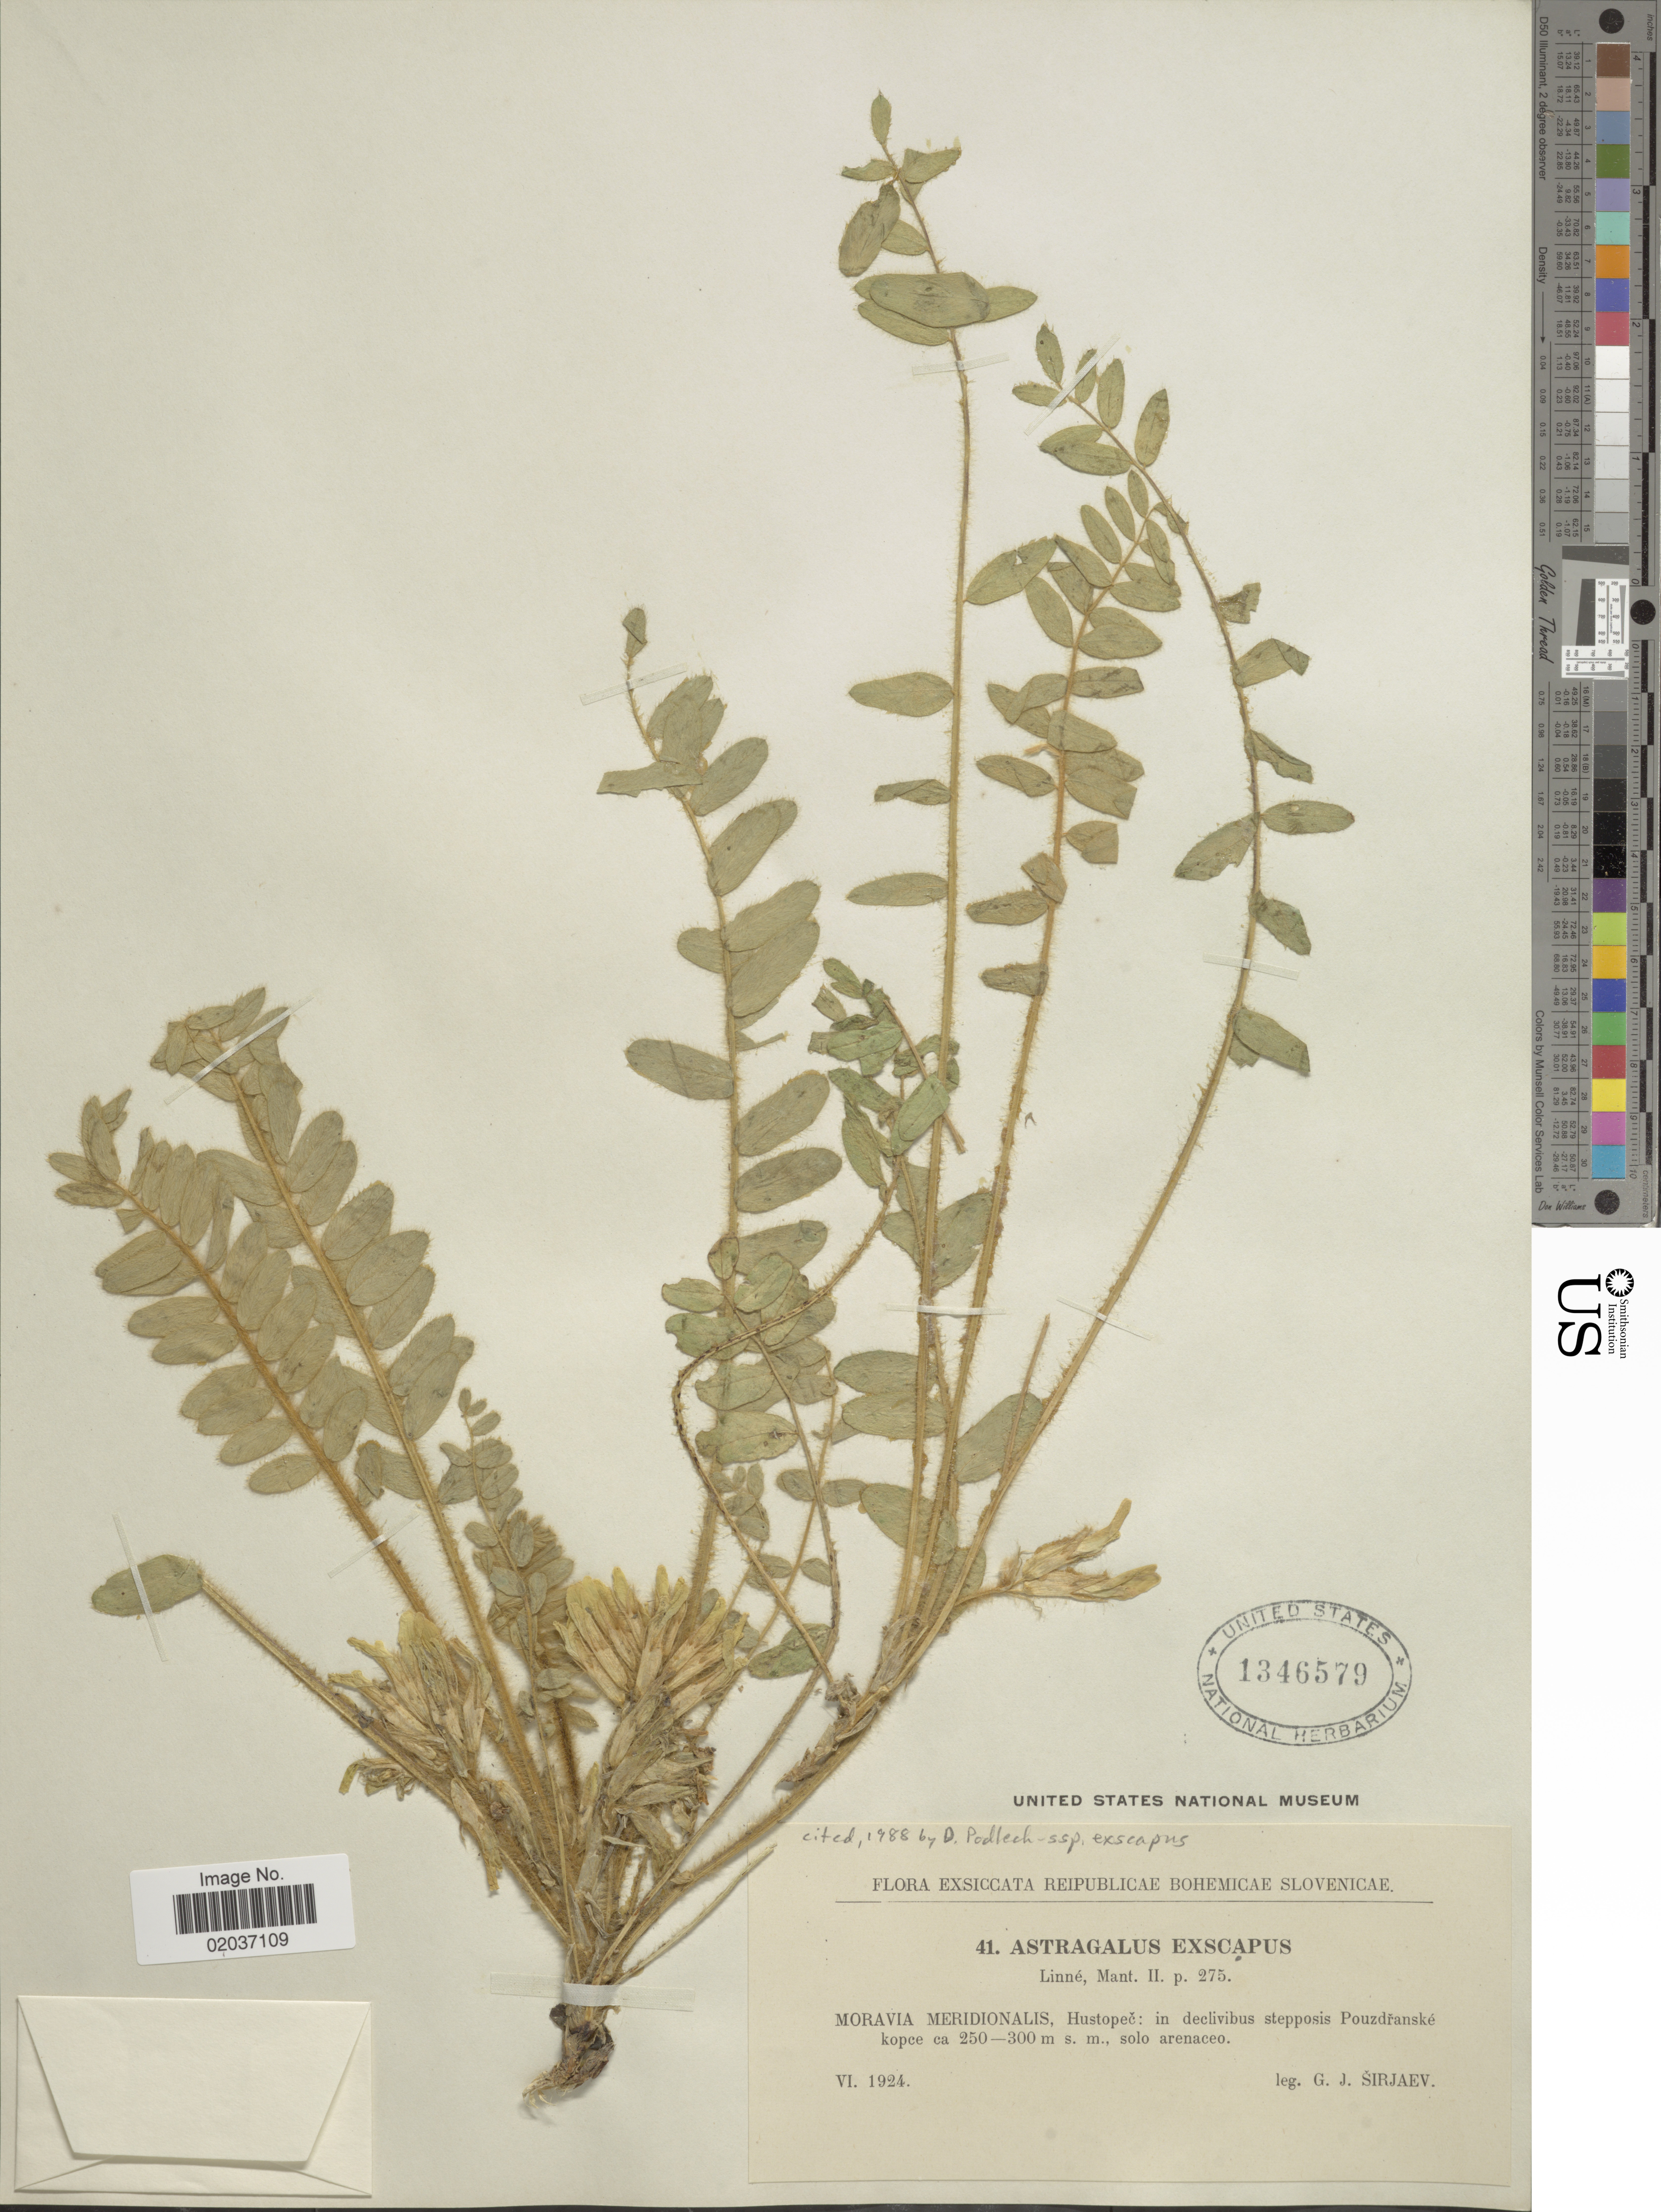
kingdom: Plantae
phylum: Tracheophyta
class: Magnoliopsida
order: Fabales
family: Fabaceae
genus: Astragalus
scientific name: Astragalus exscapus subsp. exscapus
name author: L.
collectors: G. Širjaev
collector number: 41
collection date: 1924-06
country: Czechia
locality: Reipublicae Bohemicae Slovenicae. Moravia Meridinalis: Hustopec in declivibus stepposis Pouzdranske kopce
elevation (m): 250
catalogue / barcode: US 1346579